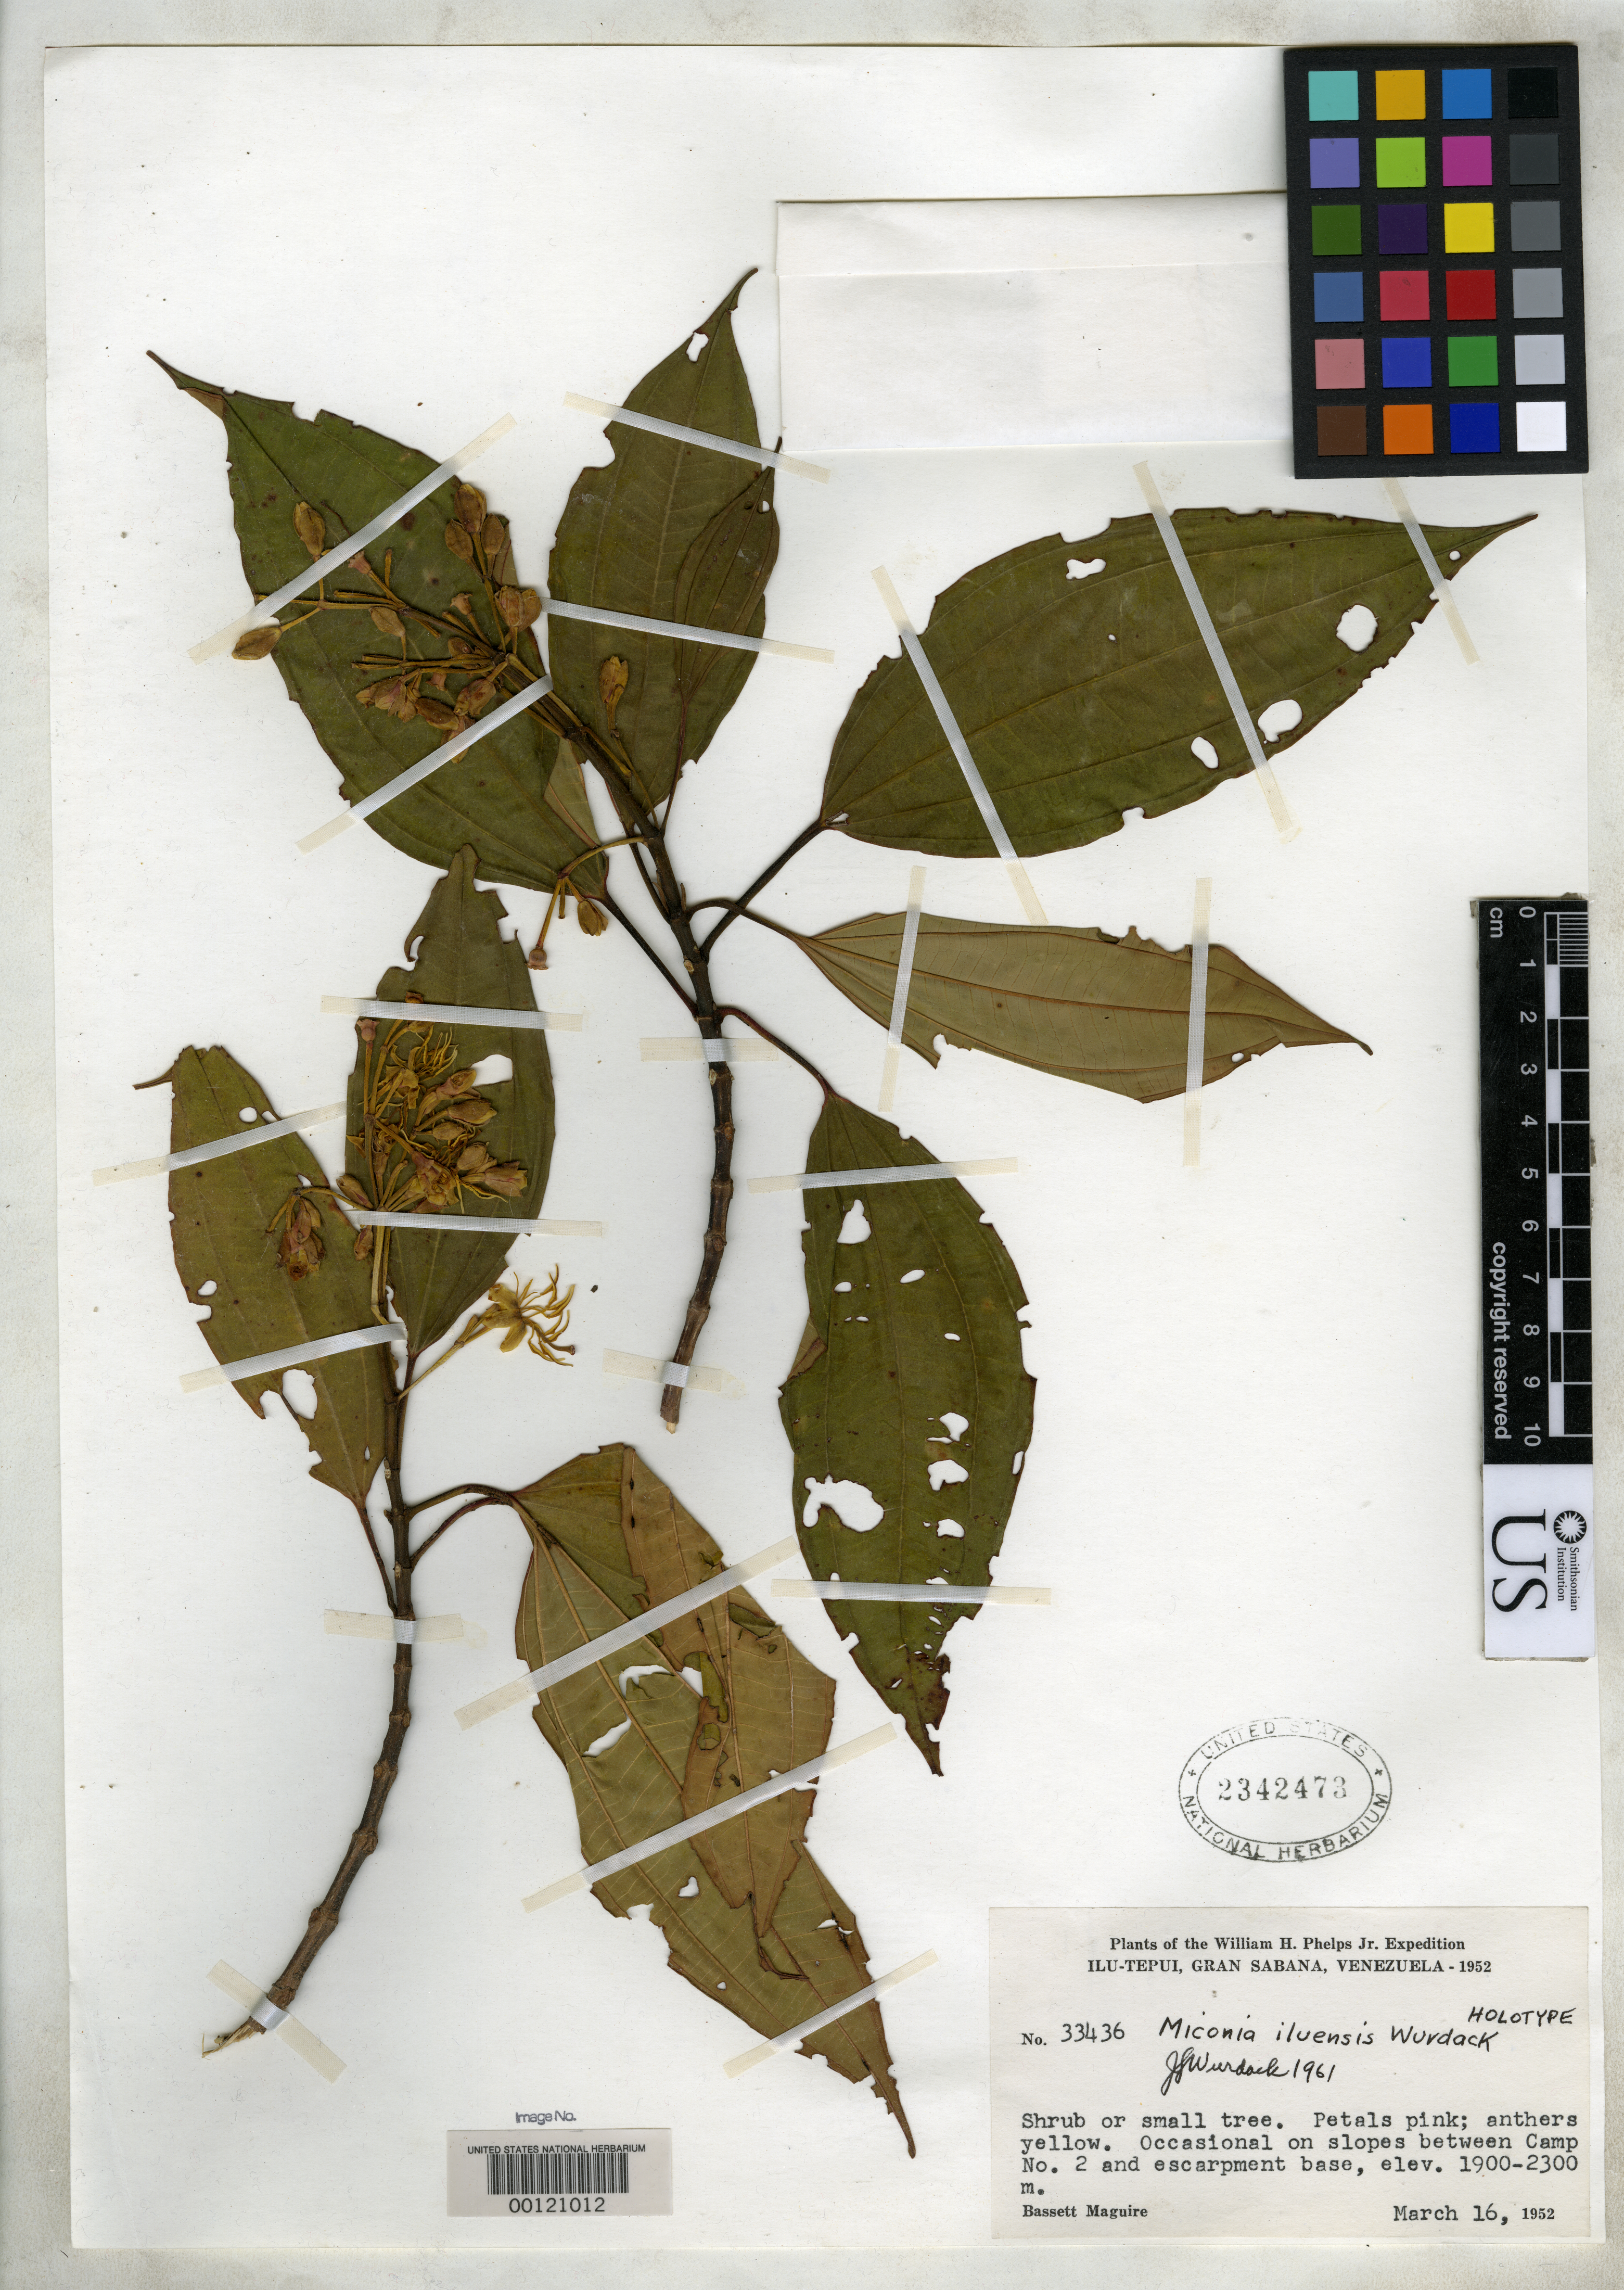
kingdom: Plantae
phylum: Tracheophyta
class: Magnoliopsida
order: Myrtales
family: Melastomataceae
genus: Miconia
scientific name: Miconia iluensis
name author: Wurdack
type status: Holotype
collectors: B. Maguire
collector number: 33436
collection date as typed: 16 Mar 1952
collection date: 1952-03-16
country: Venezuela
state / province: Bolivar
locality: Ilu-Tepui.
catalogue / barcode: US 2342473